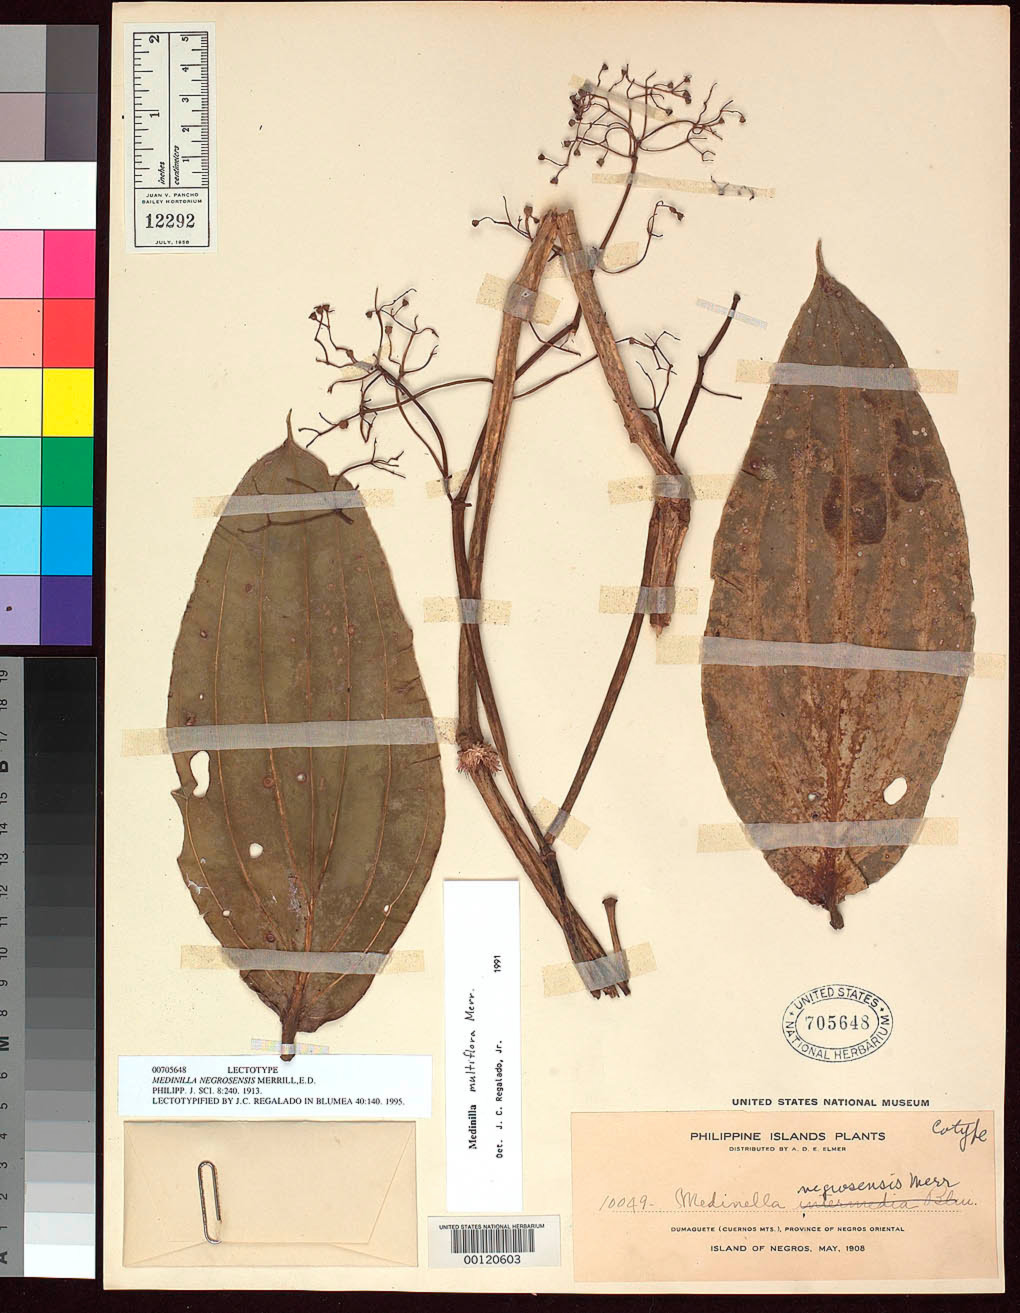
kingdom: Plantae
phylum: Tracheophyta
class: Magnoliopsida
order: Myrtales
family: Melastomataceae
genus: Medinilla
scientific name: Medinilla negrosensis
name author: Merr.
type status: Lectotype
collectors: A. D. E. Elmer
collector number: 10049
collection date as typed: May 1908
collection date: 1908-05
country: Philippines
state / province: Central Visayas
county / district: Negros Oriental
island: Negros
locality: Dumaguete, Cuernos Mts.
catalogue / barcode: US 705648